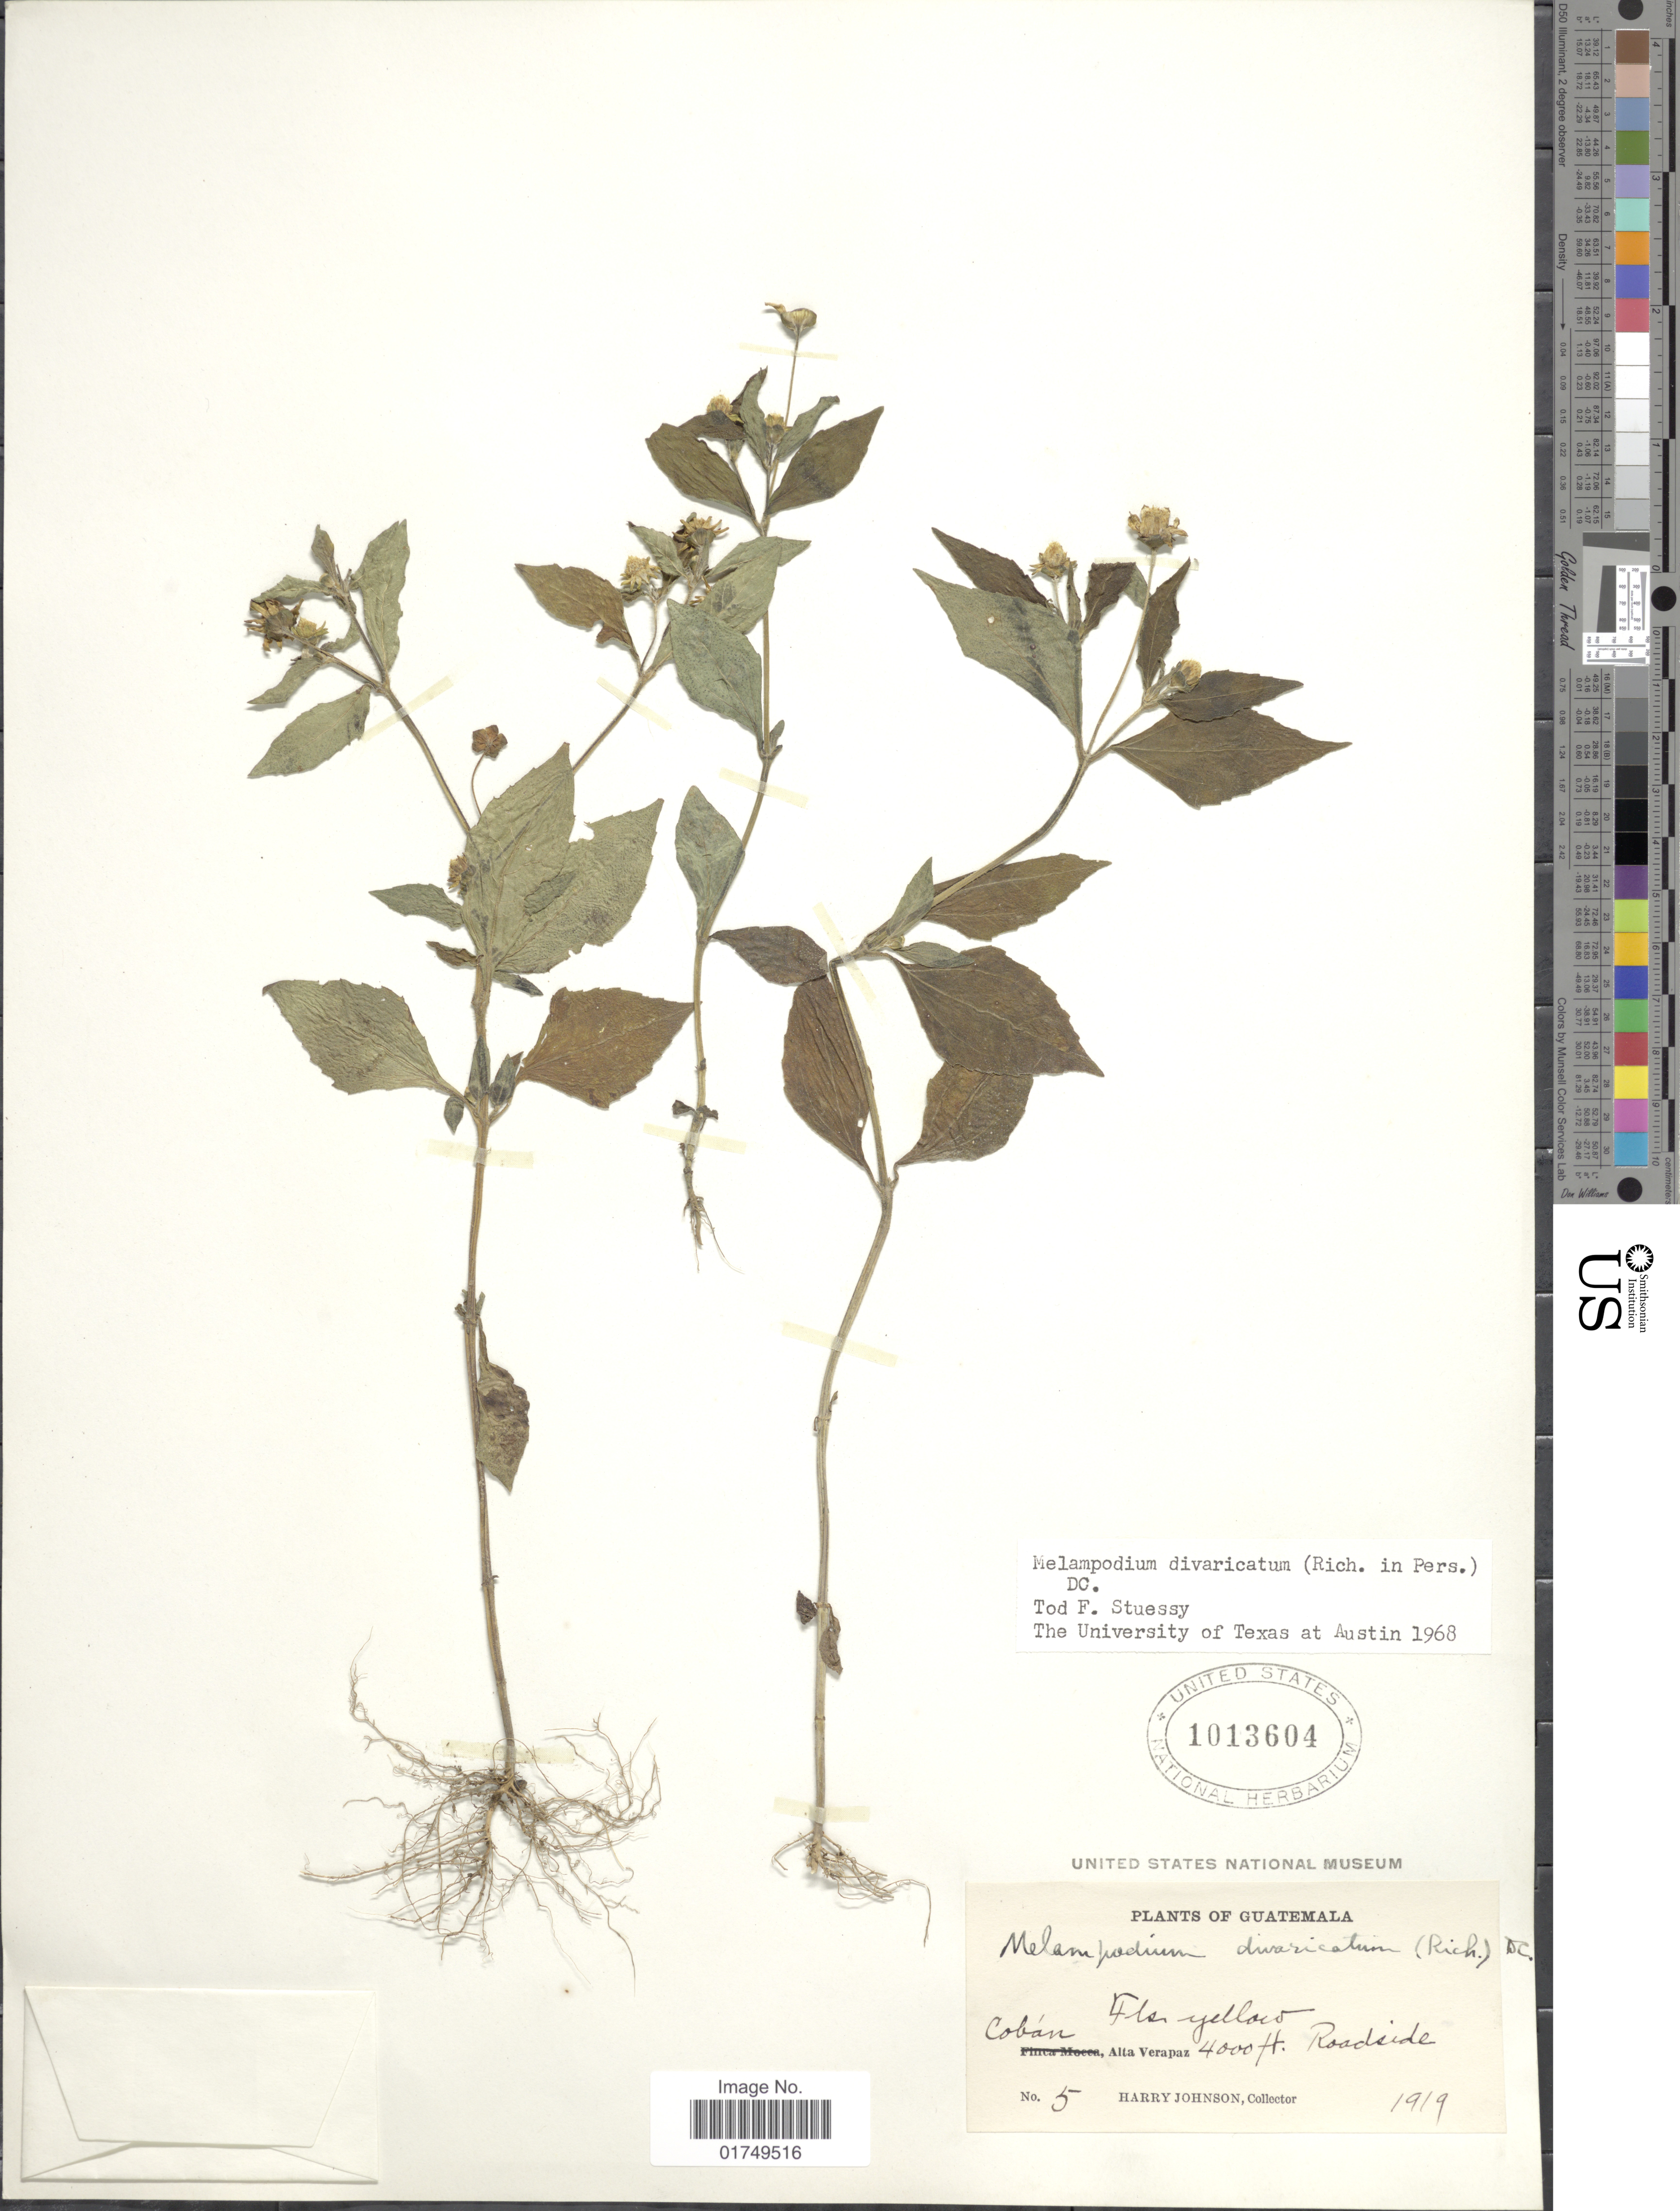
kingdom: Plantae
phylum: Tracheophyta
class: Magnoliopsida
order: Asterales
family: Asteraceae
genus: Melampodium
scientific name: Melampodium divaricatum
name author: (Rich.) DC.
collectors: H. Johnson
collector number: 5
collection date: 1919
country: Guatemala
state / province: Alta Verapaz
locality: Coban, Alta Verapaz, Roadside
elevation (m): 1219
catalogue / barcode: US 1013604